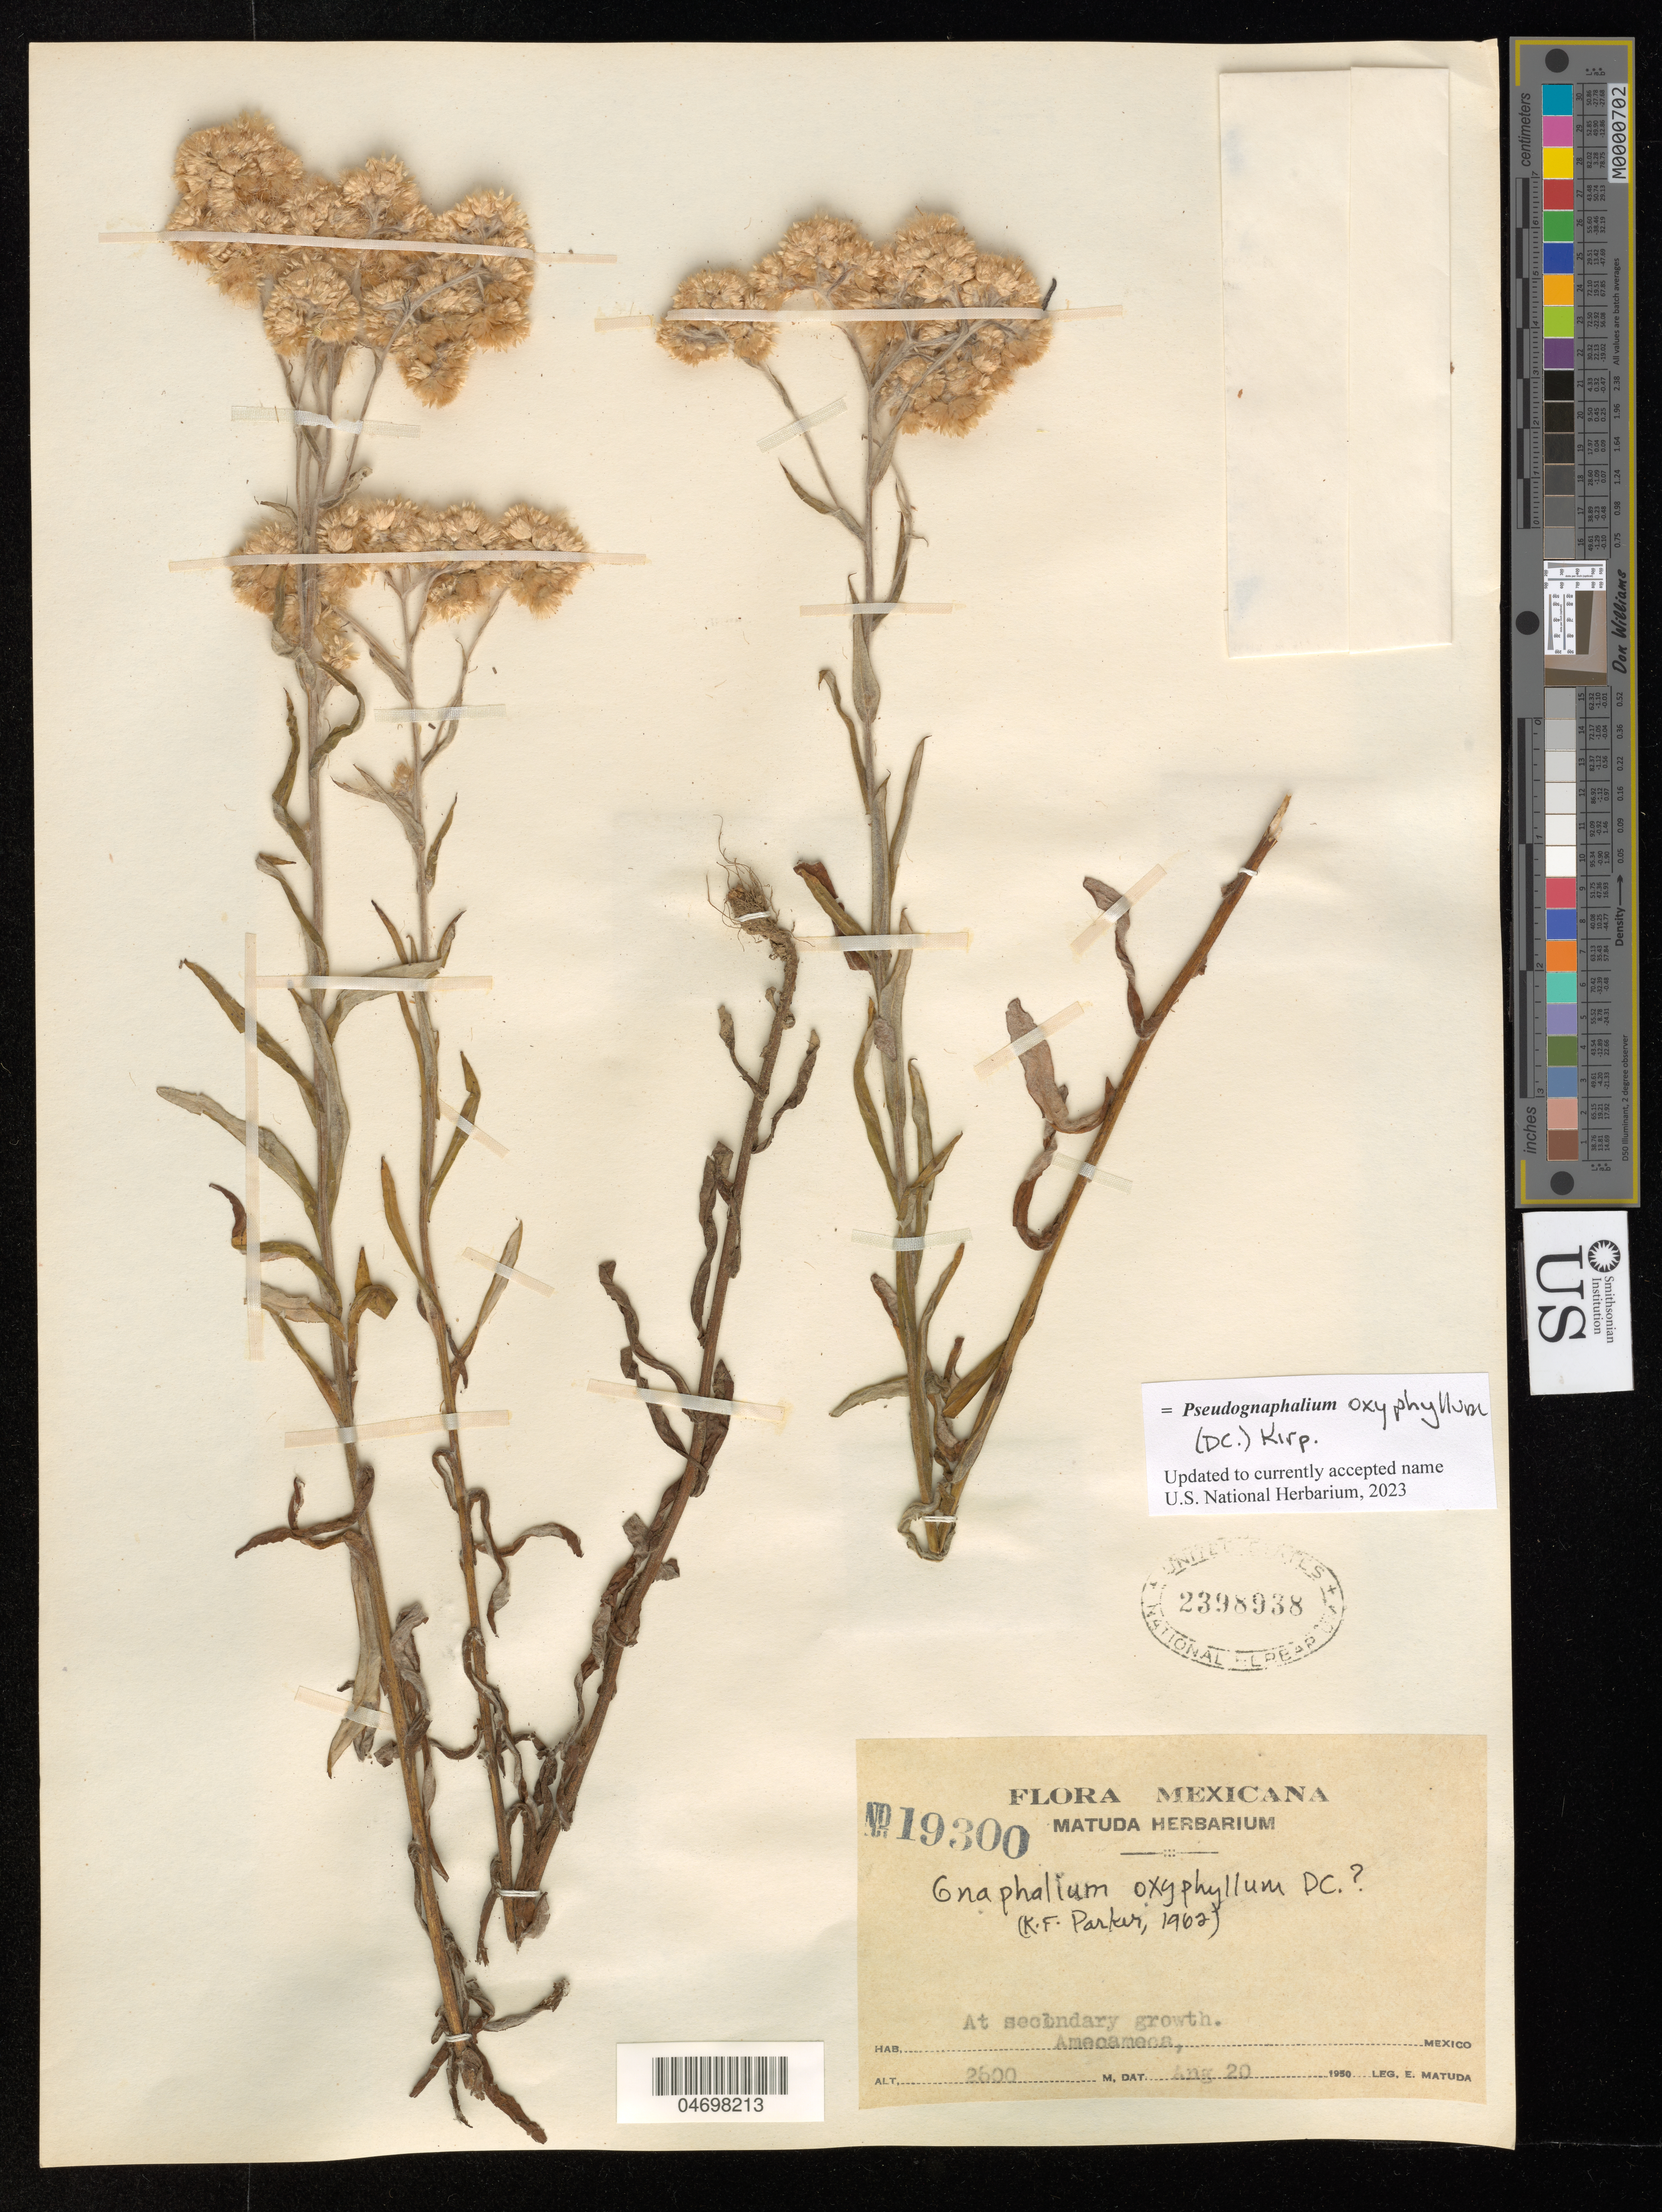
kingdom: Plantae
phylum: Tracheophyta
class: Magnoliopsida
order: Asterales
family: Asteraceae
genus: Pseudognaphalium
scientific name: Pseudognaphalium oxyphyllum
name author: (DC.) Kirp.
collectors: E. Matuda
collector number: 19300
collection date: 1950-08-20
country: Mexico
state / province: México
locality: Amecameca , Valle de Mexico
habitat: At secondary growth.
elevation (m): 2600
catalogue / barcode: US 2398938